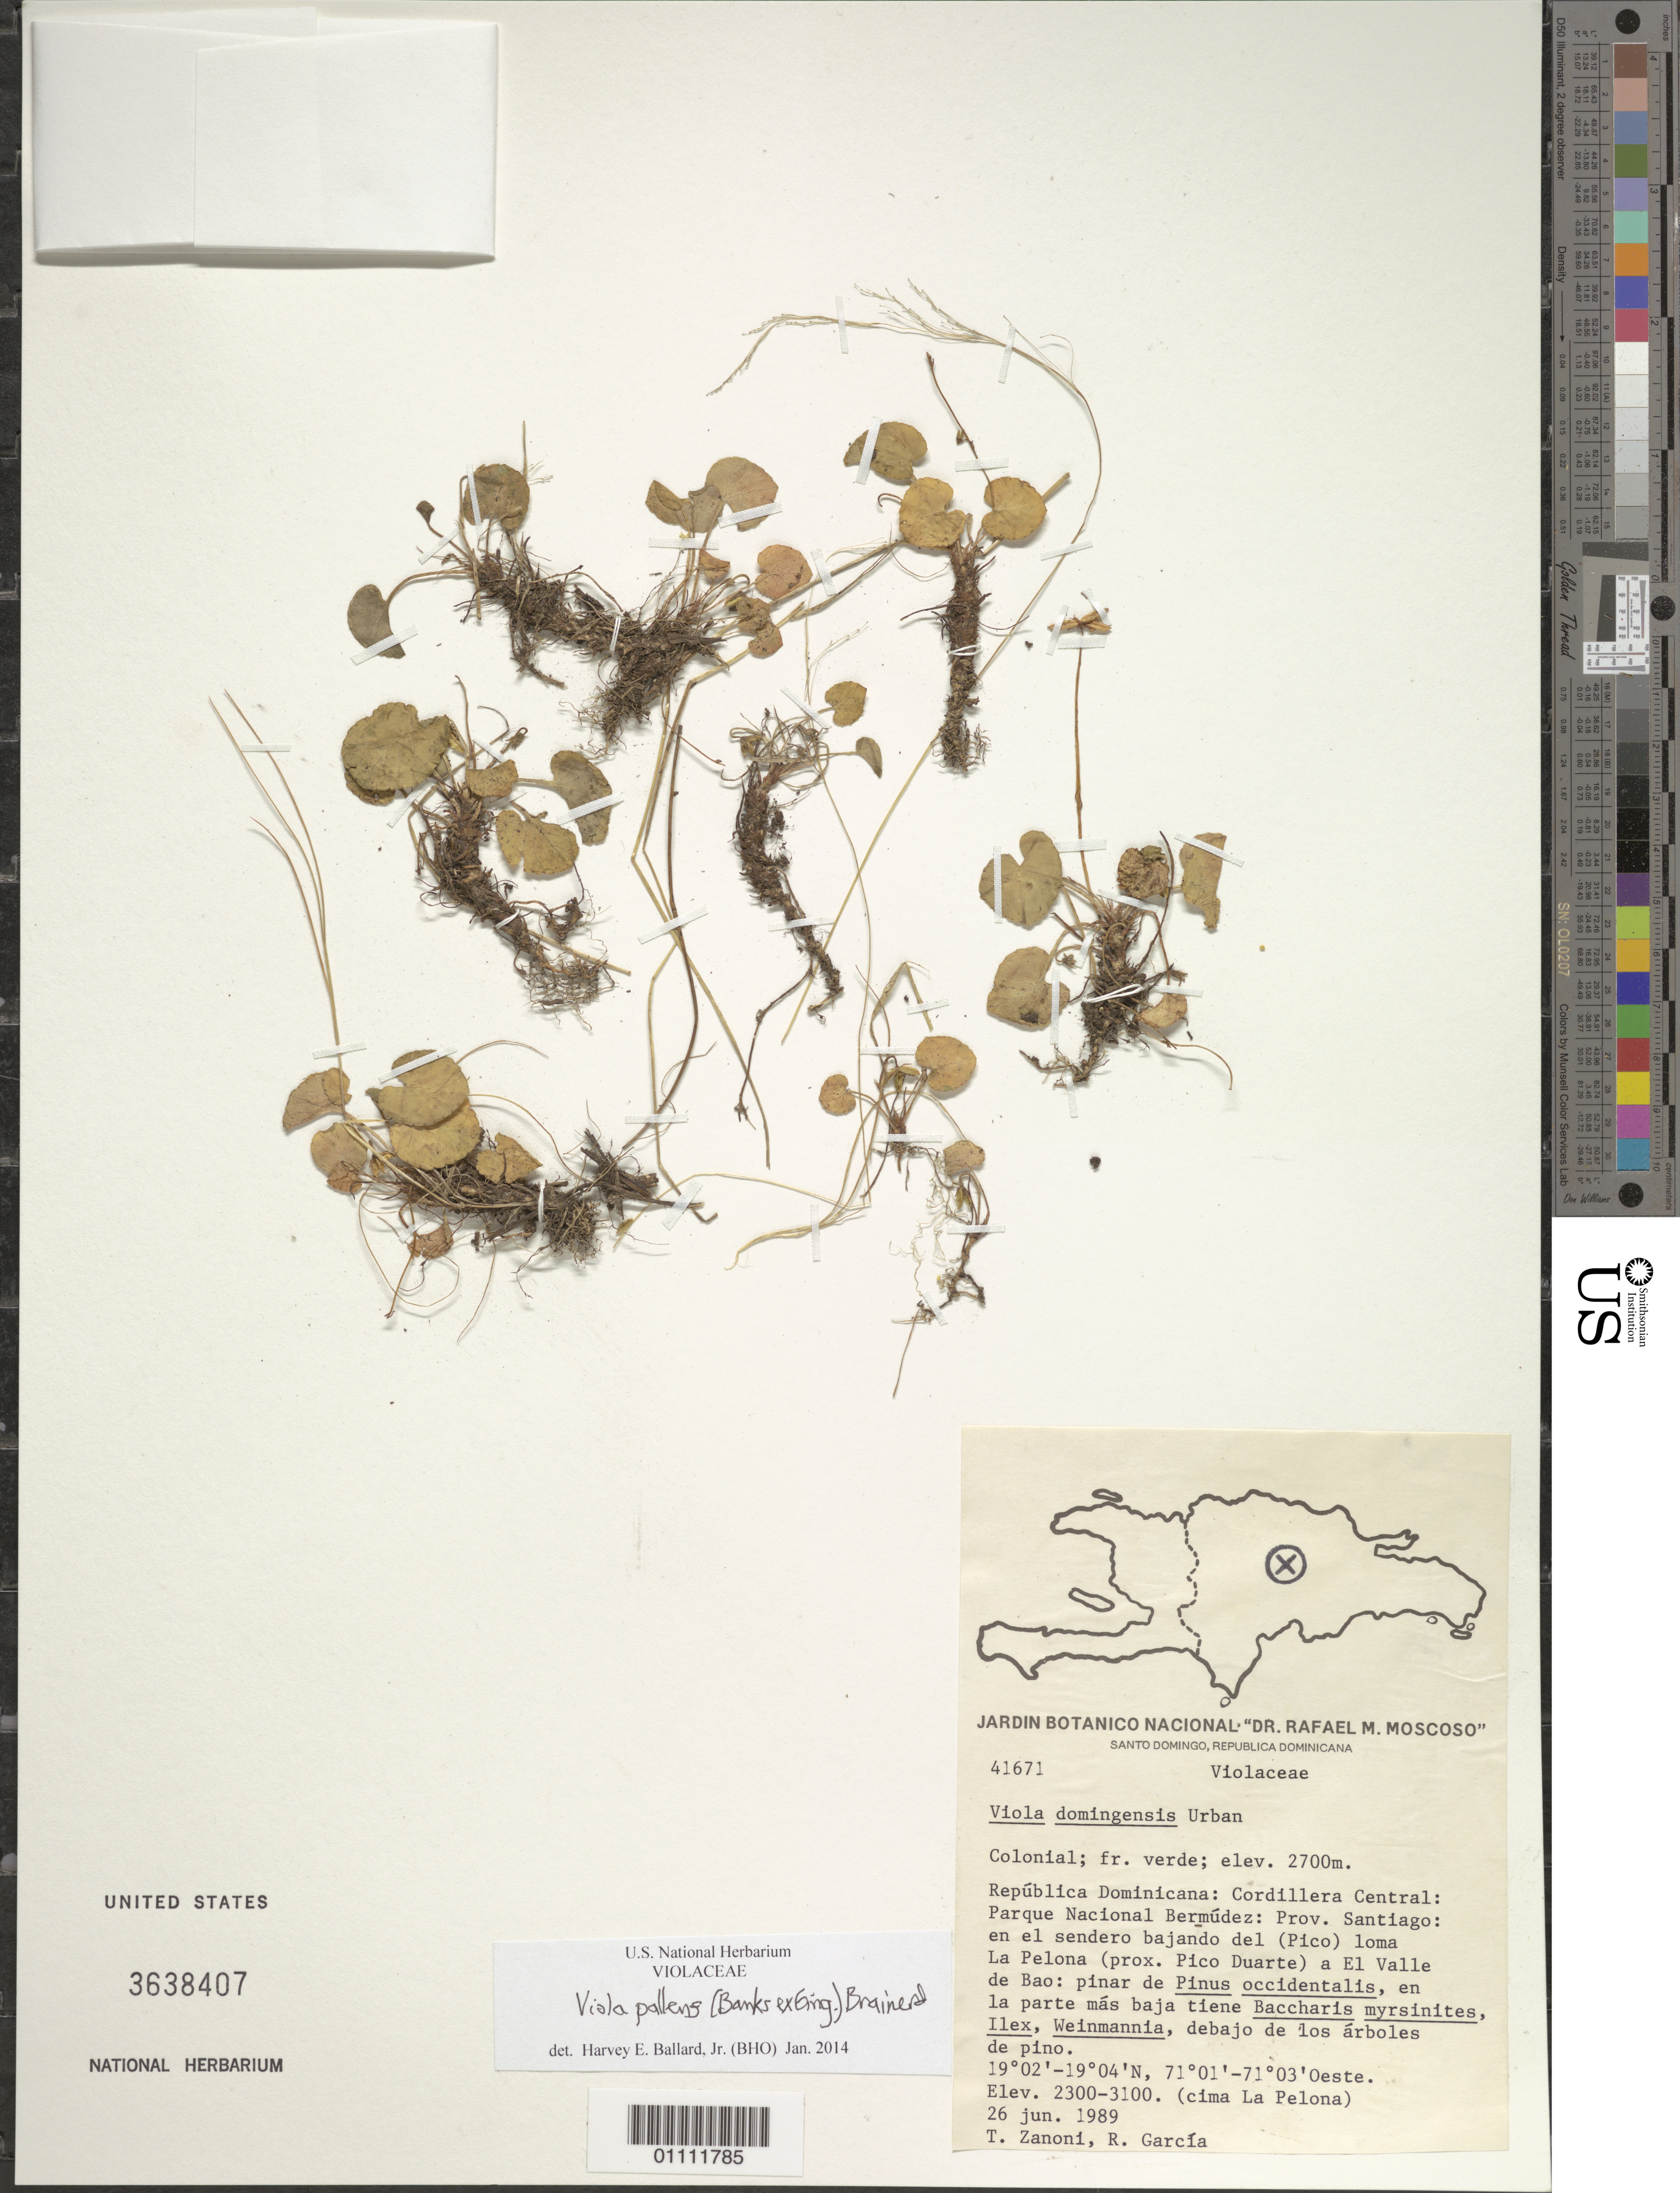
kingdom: Plantae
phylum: Tracheophyta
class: Magnoliopsida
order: Malpighiales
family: Violaceae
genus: Viola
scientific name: Viola domingensis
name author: Urb.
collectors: T. A. Zanoni & R. G. García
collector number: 41671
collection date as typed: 26 Jun 1989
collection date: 1989-06-26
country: Dominican Republic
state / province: Santiago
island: Hispaniola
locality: Cordillera Central, Parque Nacional Bermúdez, en el sendero bajando del (Pico) loma La Pelona (prox. Pico Duarte) a El Valle de Bao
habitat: Pinar de Pinus occidentalis, en la parte más baja tiene Baccharis myrisinites, Ilex, Weinmannia, debajo de los árboles de pino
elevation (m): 2700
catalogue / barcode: US 3638407